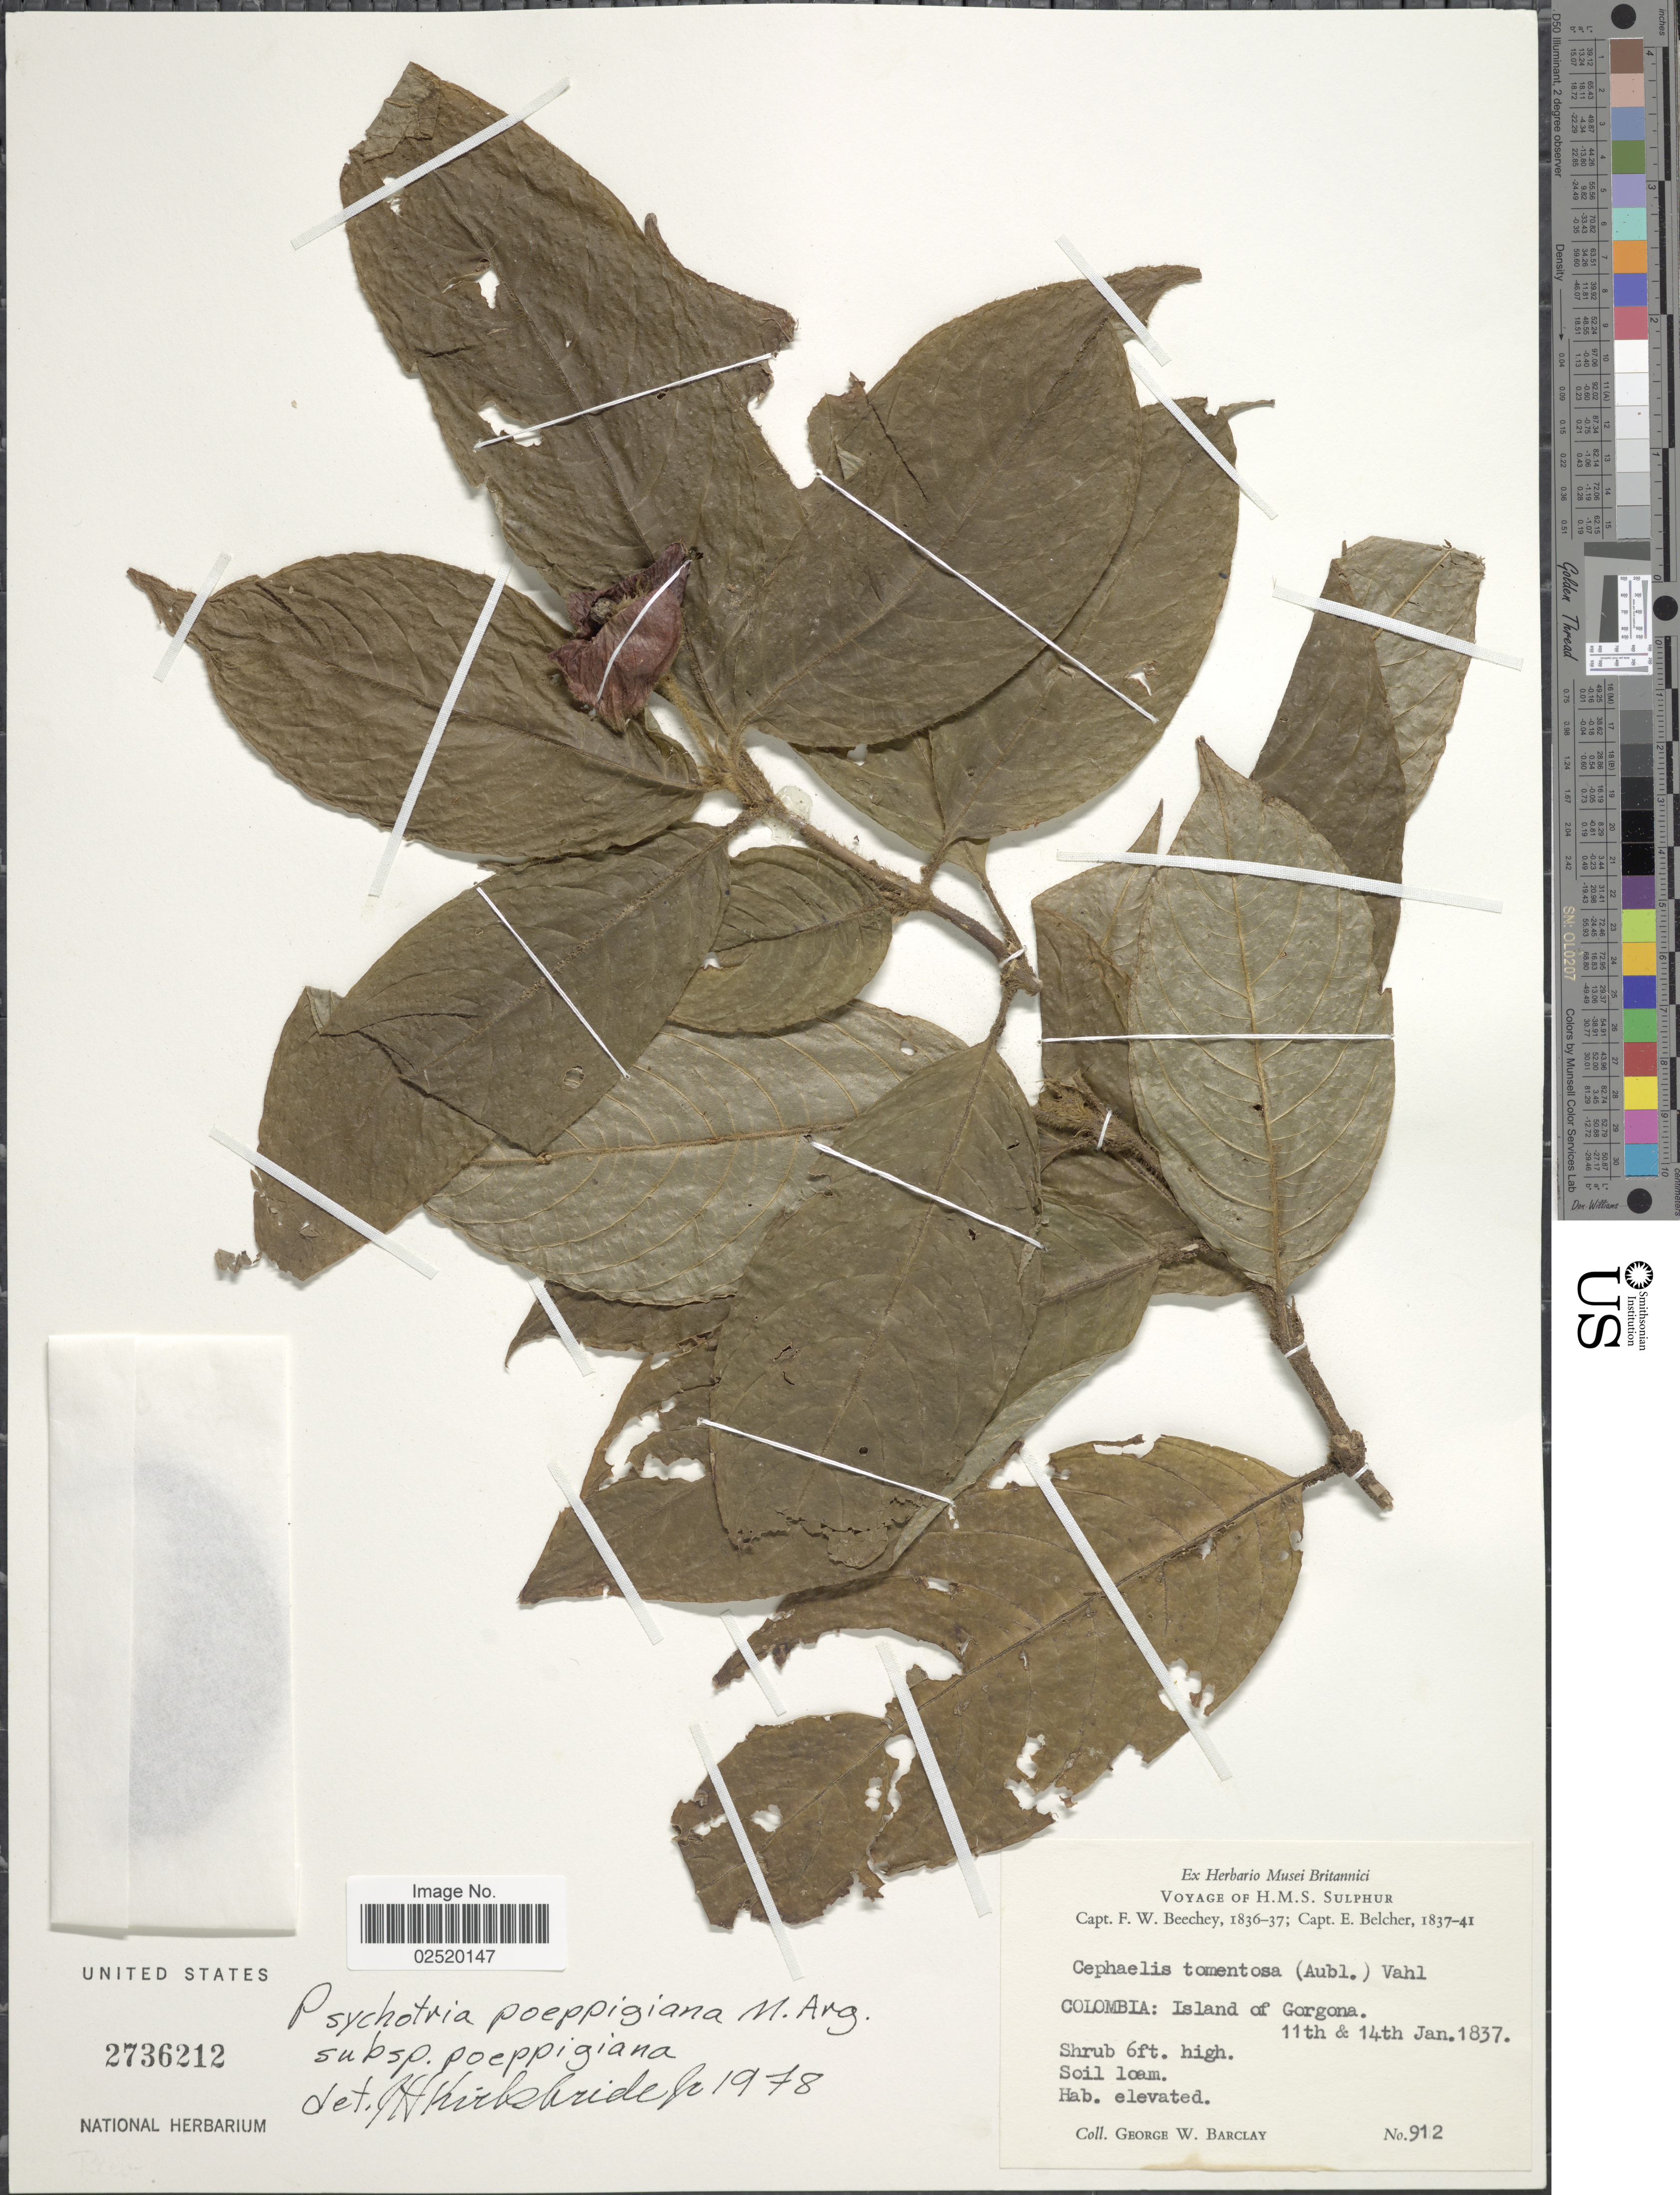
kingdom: Plantae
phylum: Tracheophyta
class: Magnoliopsida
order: Gentianales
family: Rubiaceae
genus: Psychotria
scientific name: Psychotria poeppigiana subsp. poeppigiana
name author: Müll. Arg.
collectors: G. W. Barclay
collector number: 912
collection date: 1837-01-11/1837-01-14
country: Colombia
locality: Colombia: Island of Gorgona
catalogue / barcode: US 2736212